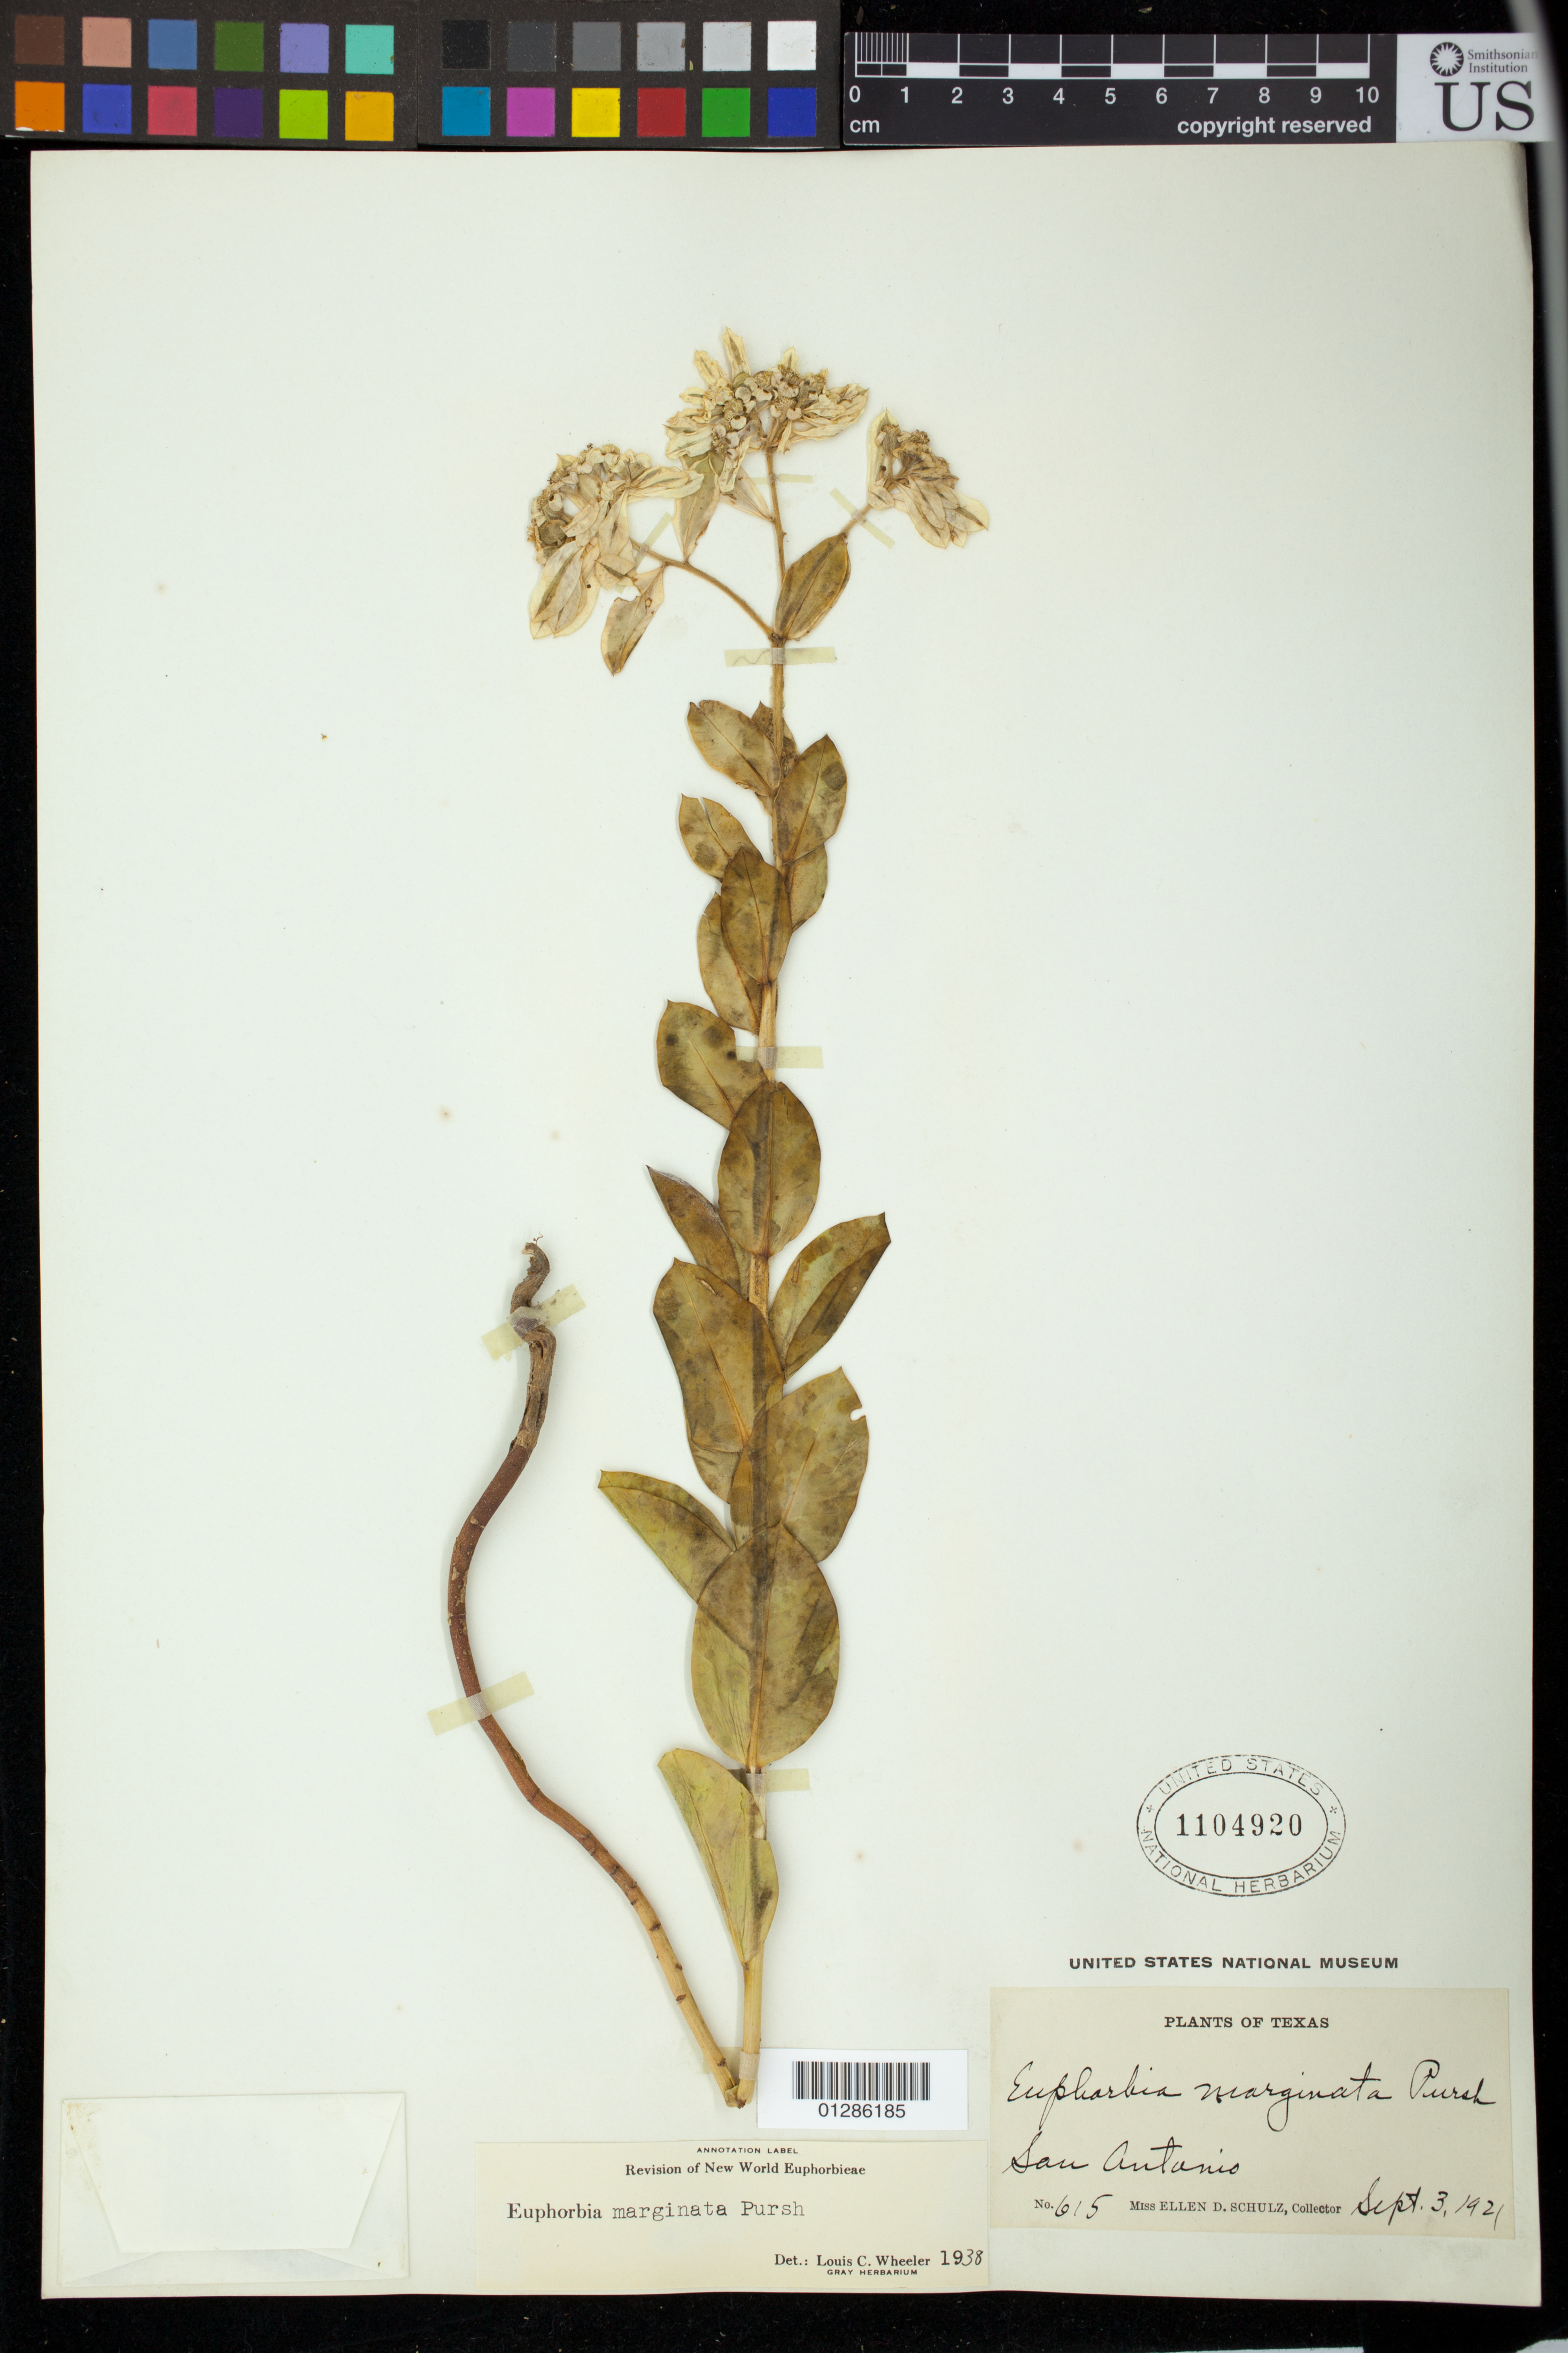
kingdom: Plantae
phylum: Tracheophyta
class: Magnoliopsida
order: Malpighiales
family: Euphorbiaceae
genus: Euphorbia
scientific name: Euphorbia marginata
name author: Pursh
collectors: E. D. Schulz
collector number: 615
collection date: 1921-09-03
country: United States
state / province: Texas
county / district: Bexar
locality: San Antonio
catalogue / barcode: US 1104920